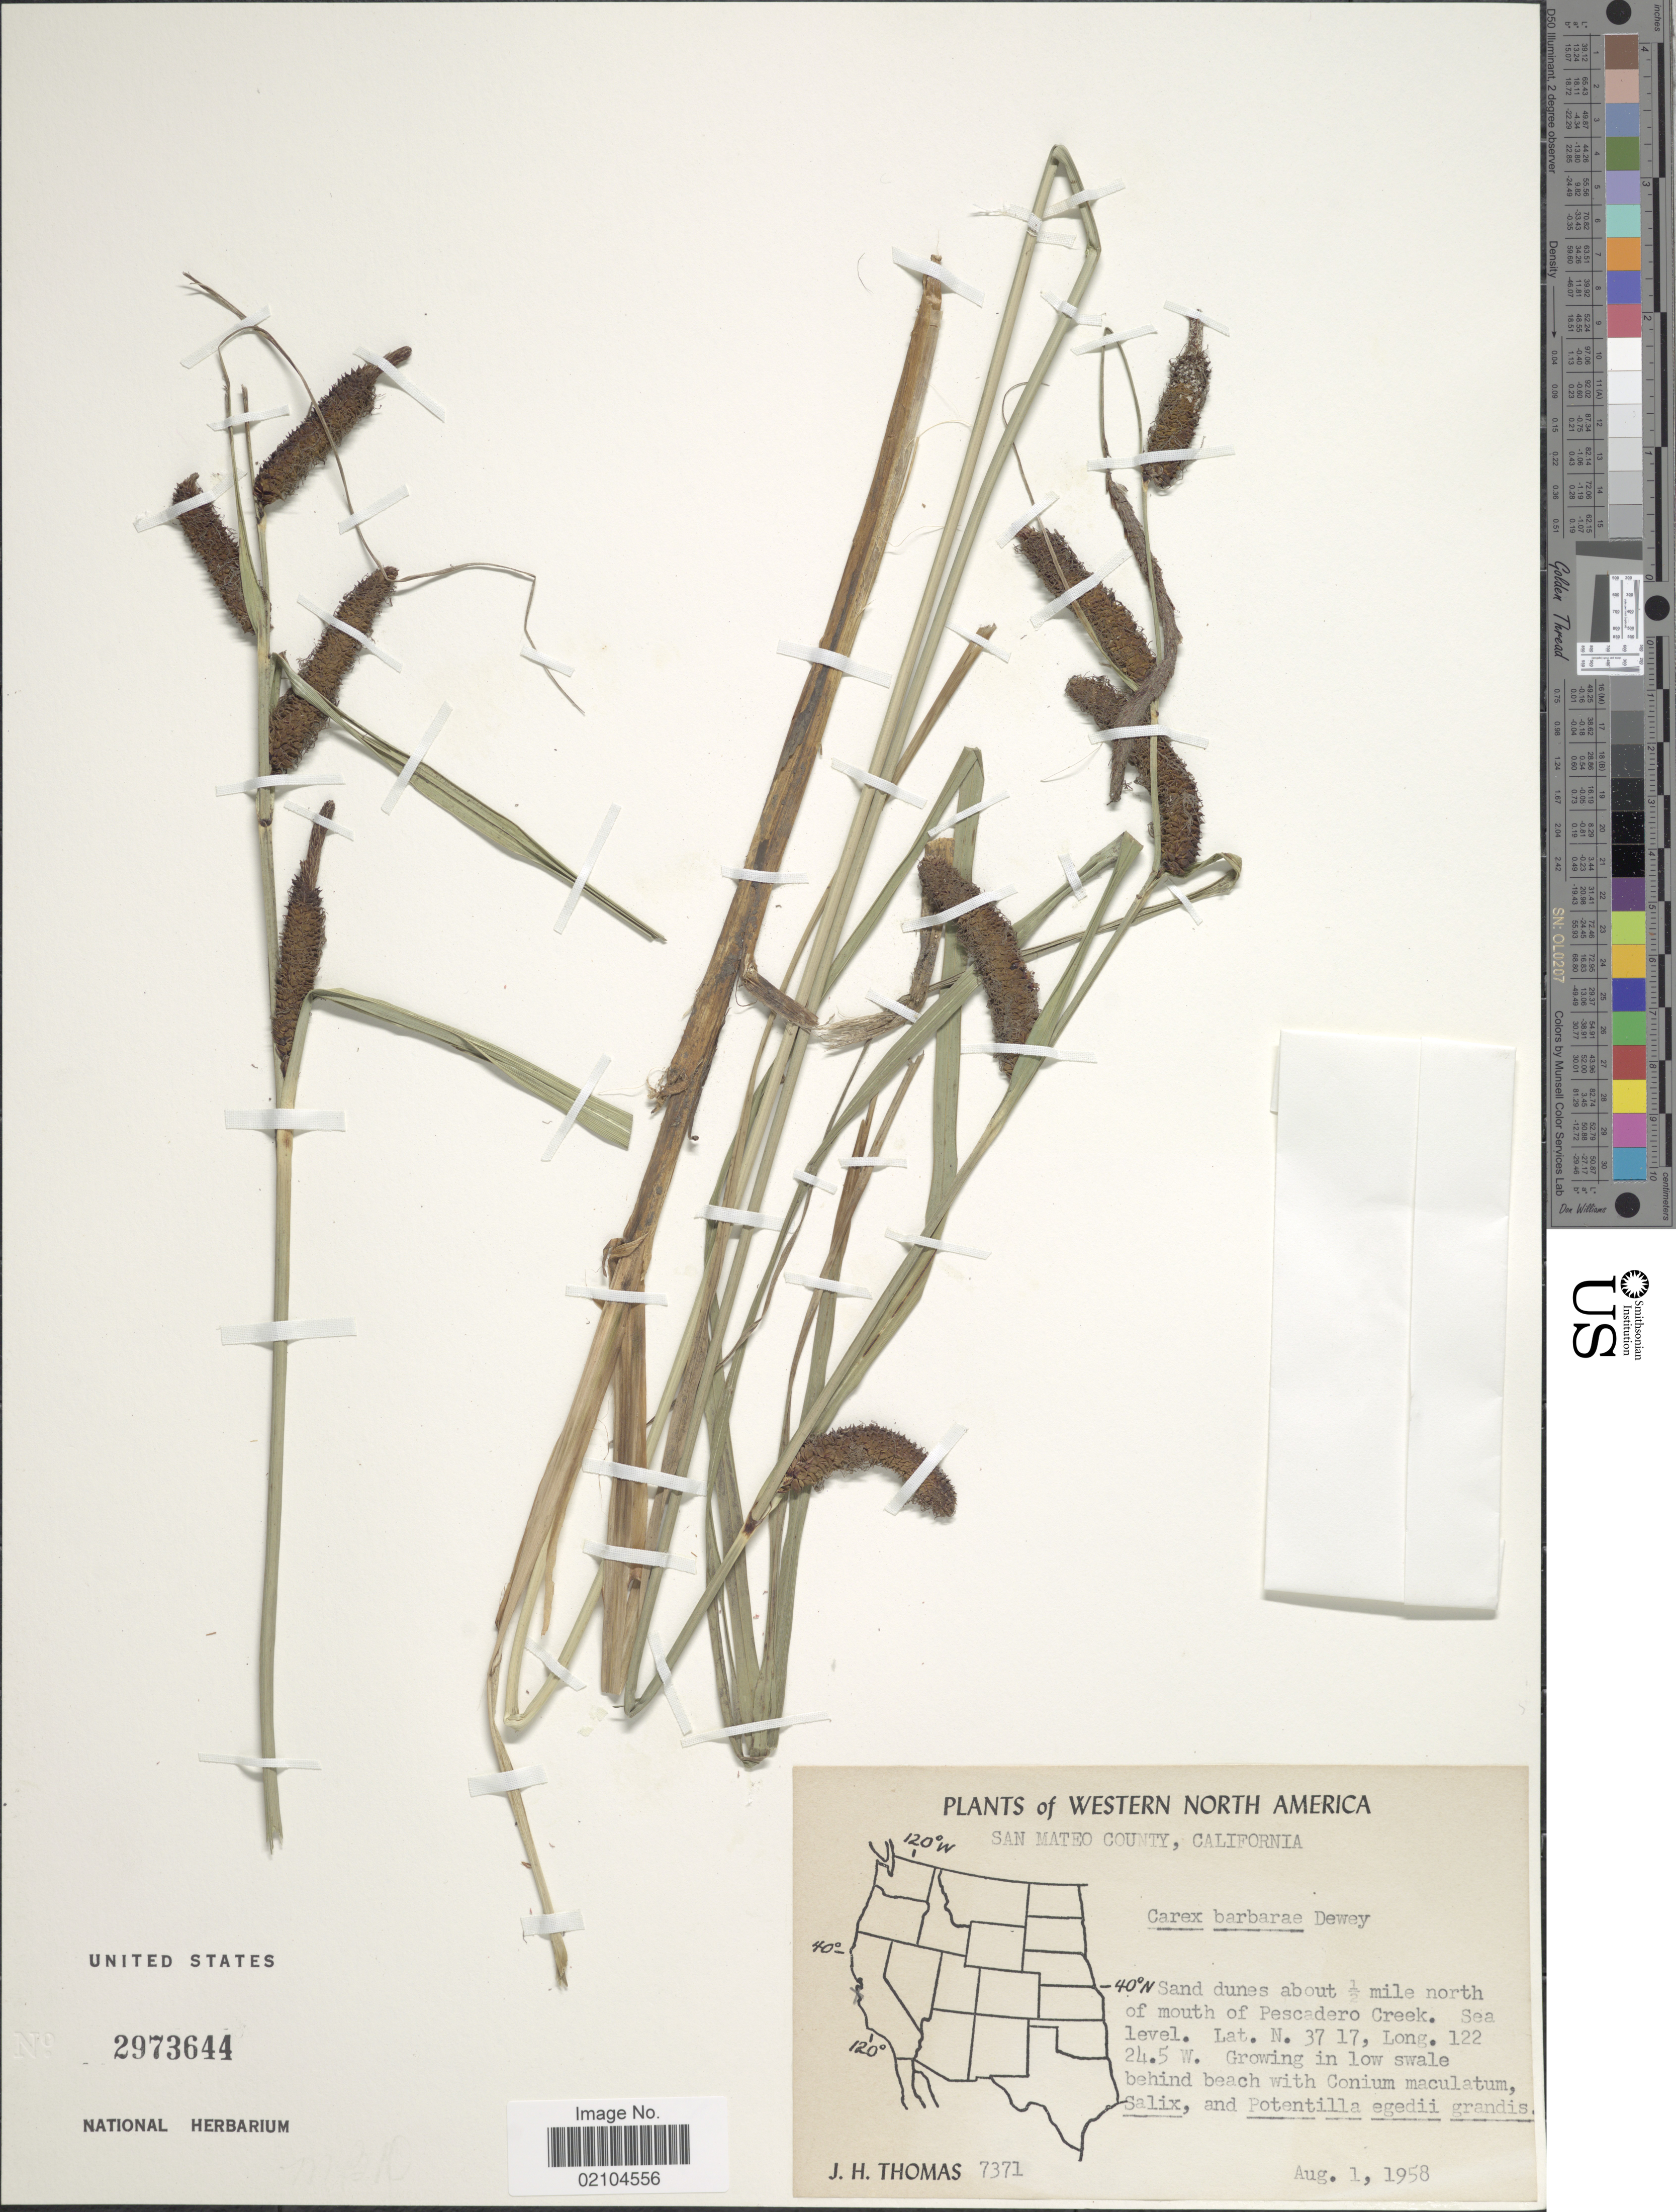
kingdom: Plantae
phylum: Tracheophyta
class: Liliopsida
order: Poales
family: Cyperaceae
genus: Carex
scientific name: Carex barbarae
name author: Dewey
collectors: J. H. Thomas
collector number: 7371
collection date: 1958-08-01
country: United States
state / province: California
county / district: San Mateo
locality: Western North America, San Mateo County, Sand dunes about ½ miles north of mouth Pescadero Creek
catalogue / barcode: US 2973644